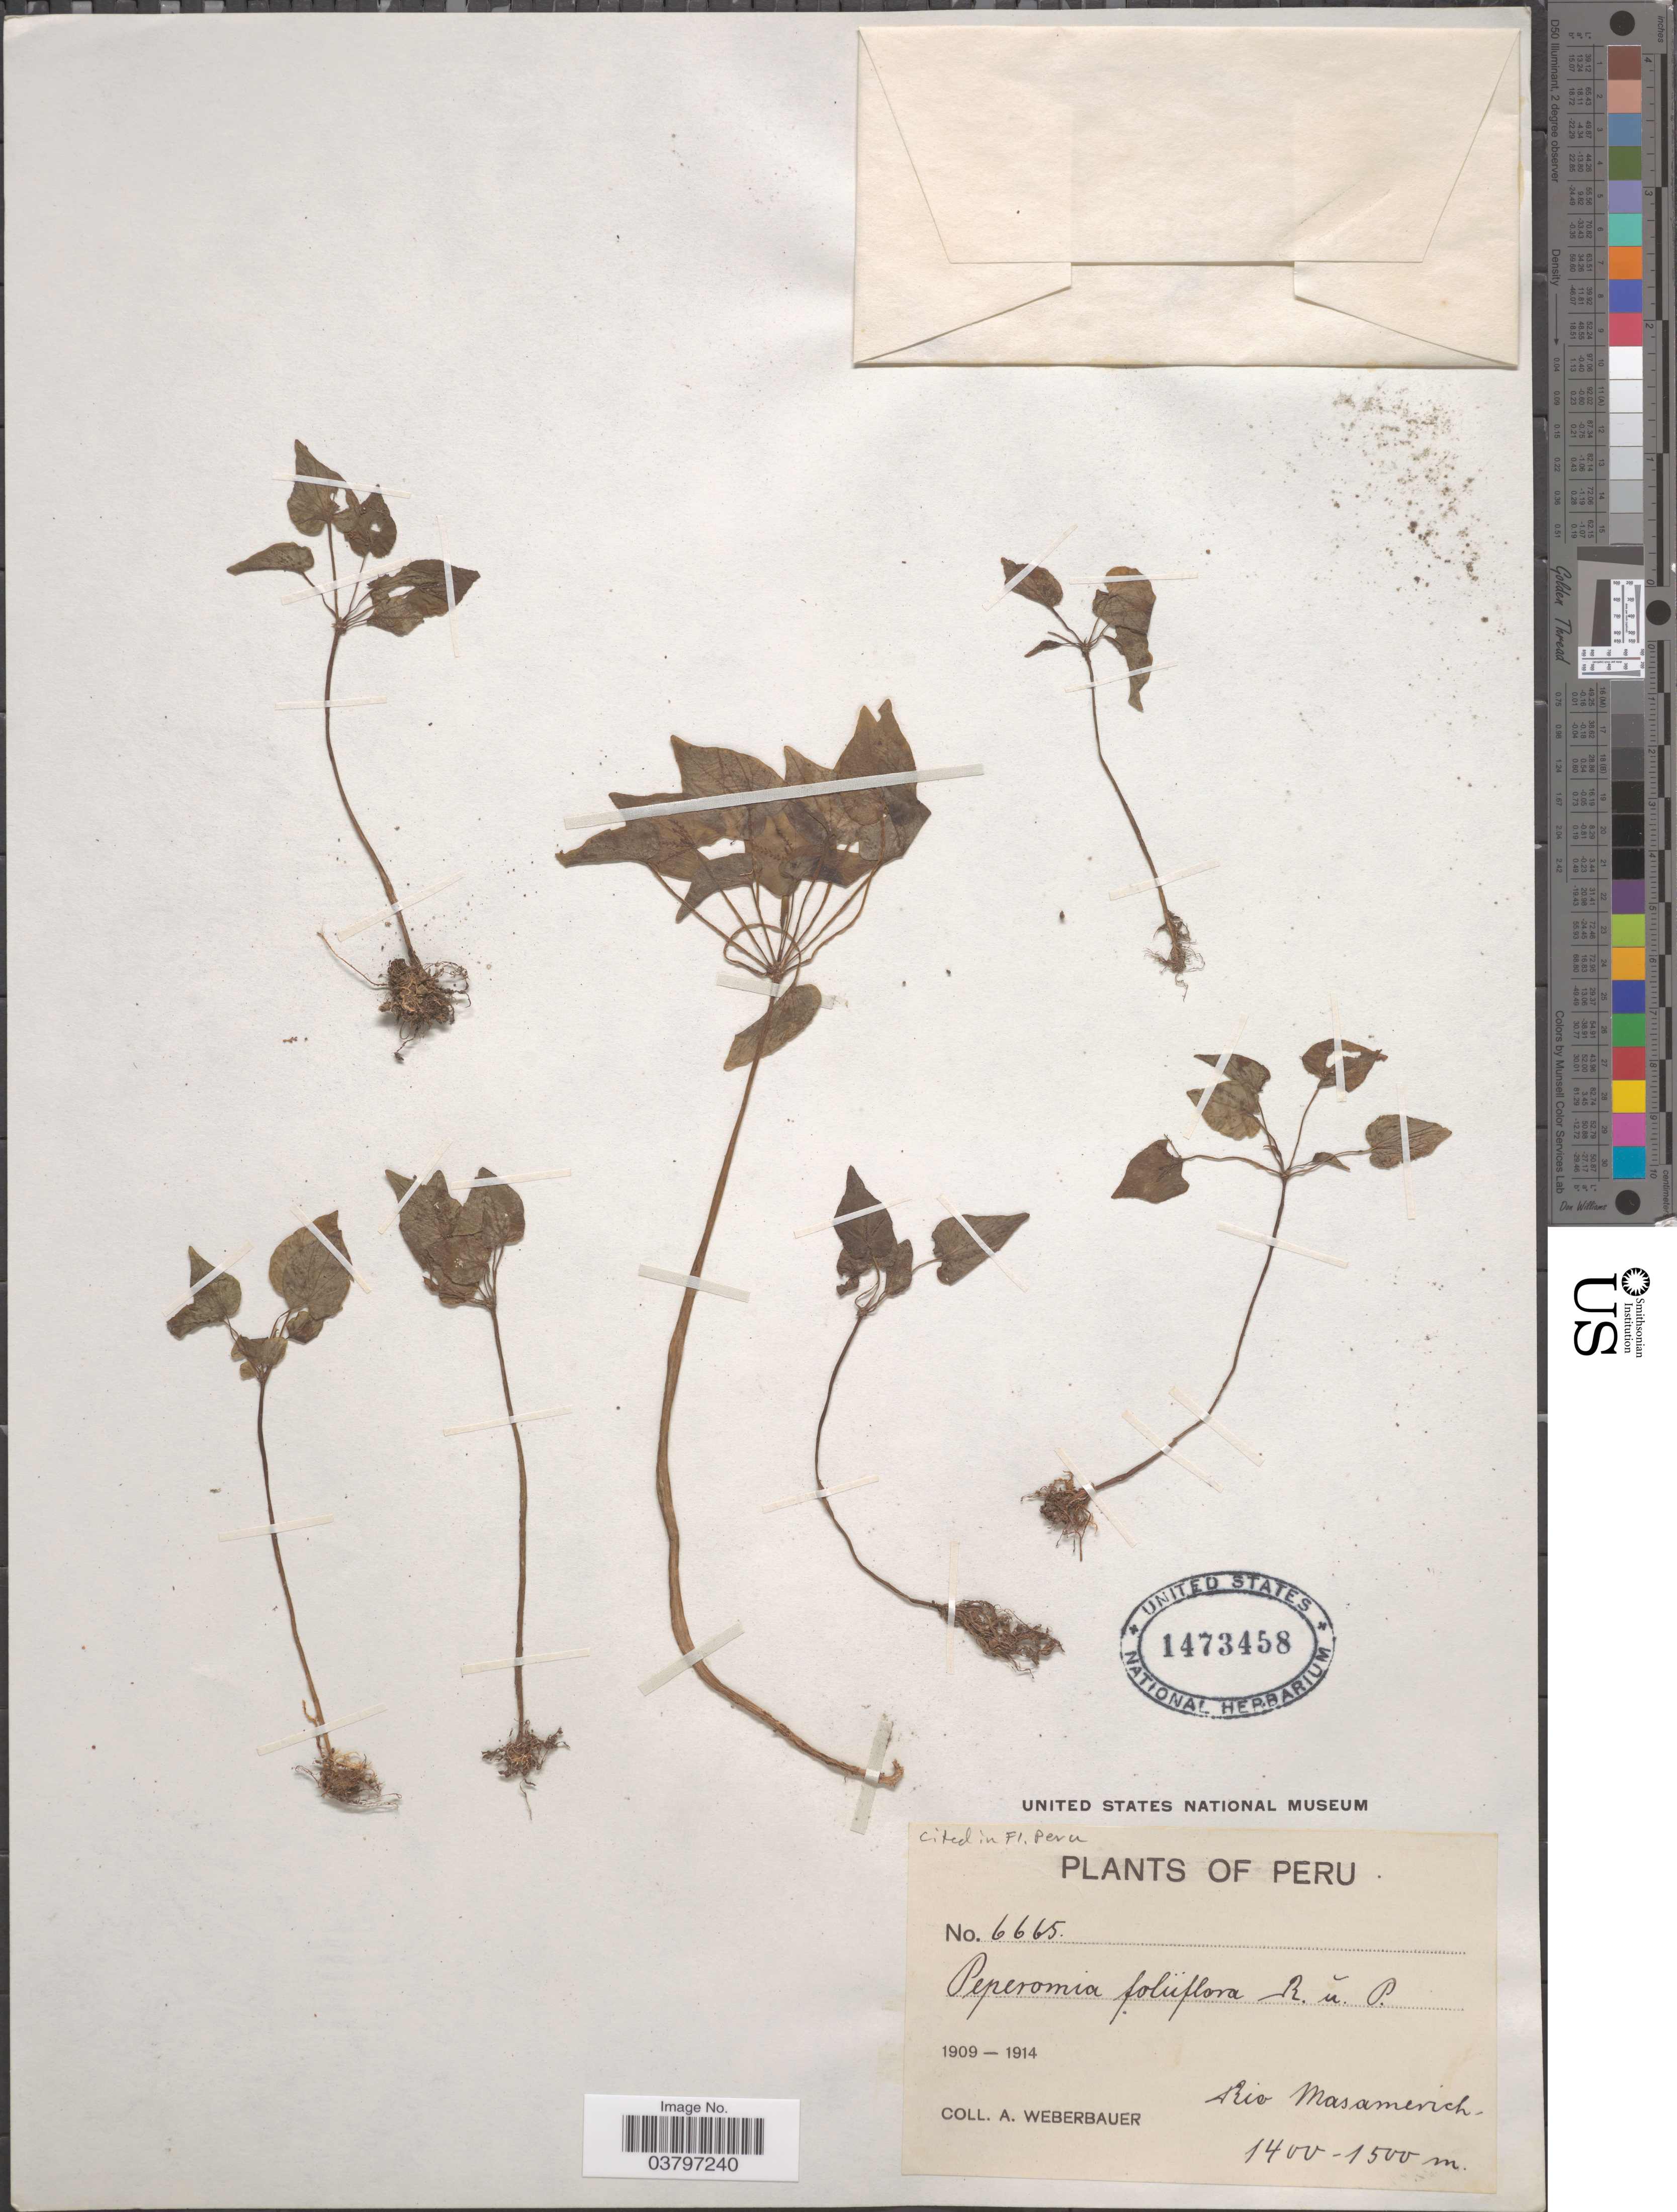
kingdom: Plantae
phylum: Tracheophyta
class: Magnoliopsida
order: Piperales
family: Piperaceae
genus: Peperomia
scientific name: Peperomia foliiflora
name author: Ruiz & Pav.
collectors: A. Weberbauer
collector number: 6665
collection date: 1909/1914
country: Peru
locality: Rio Masamerich.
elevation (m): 1400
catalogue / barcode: US 1473458